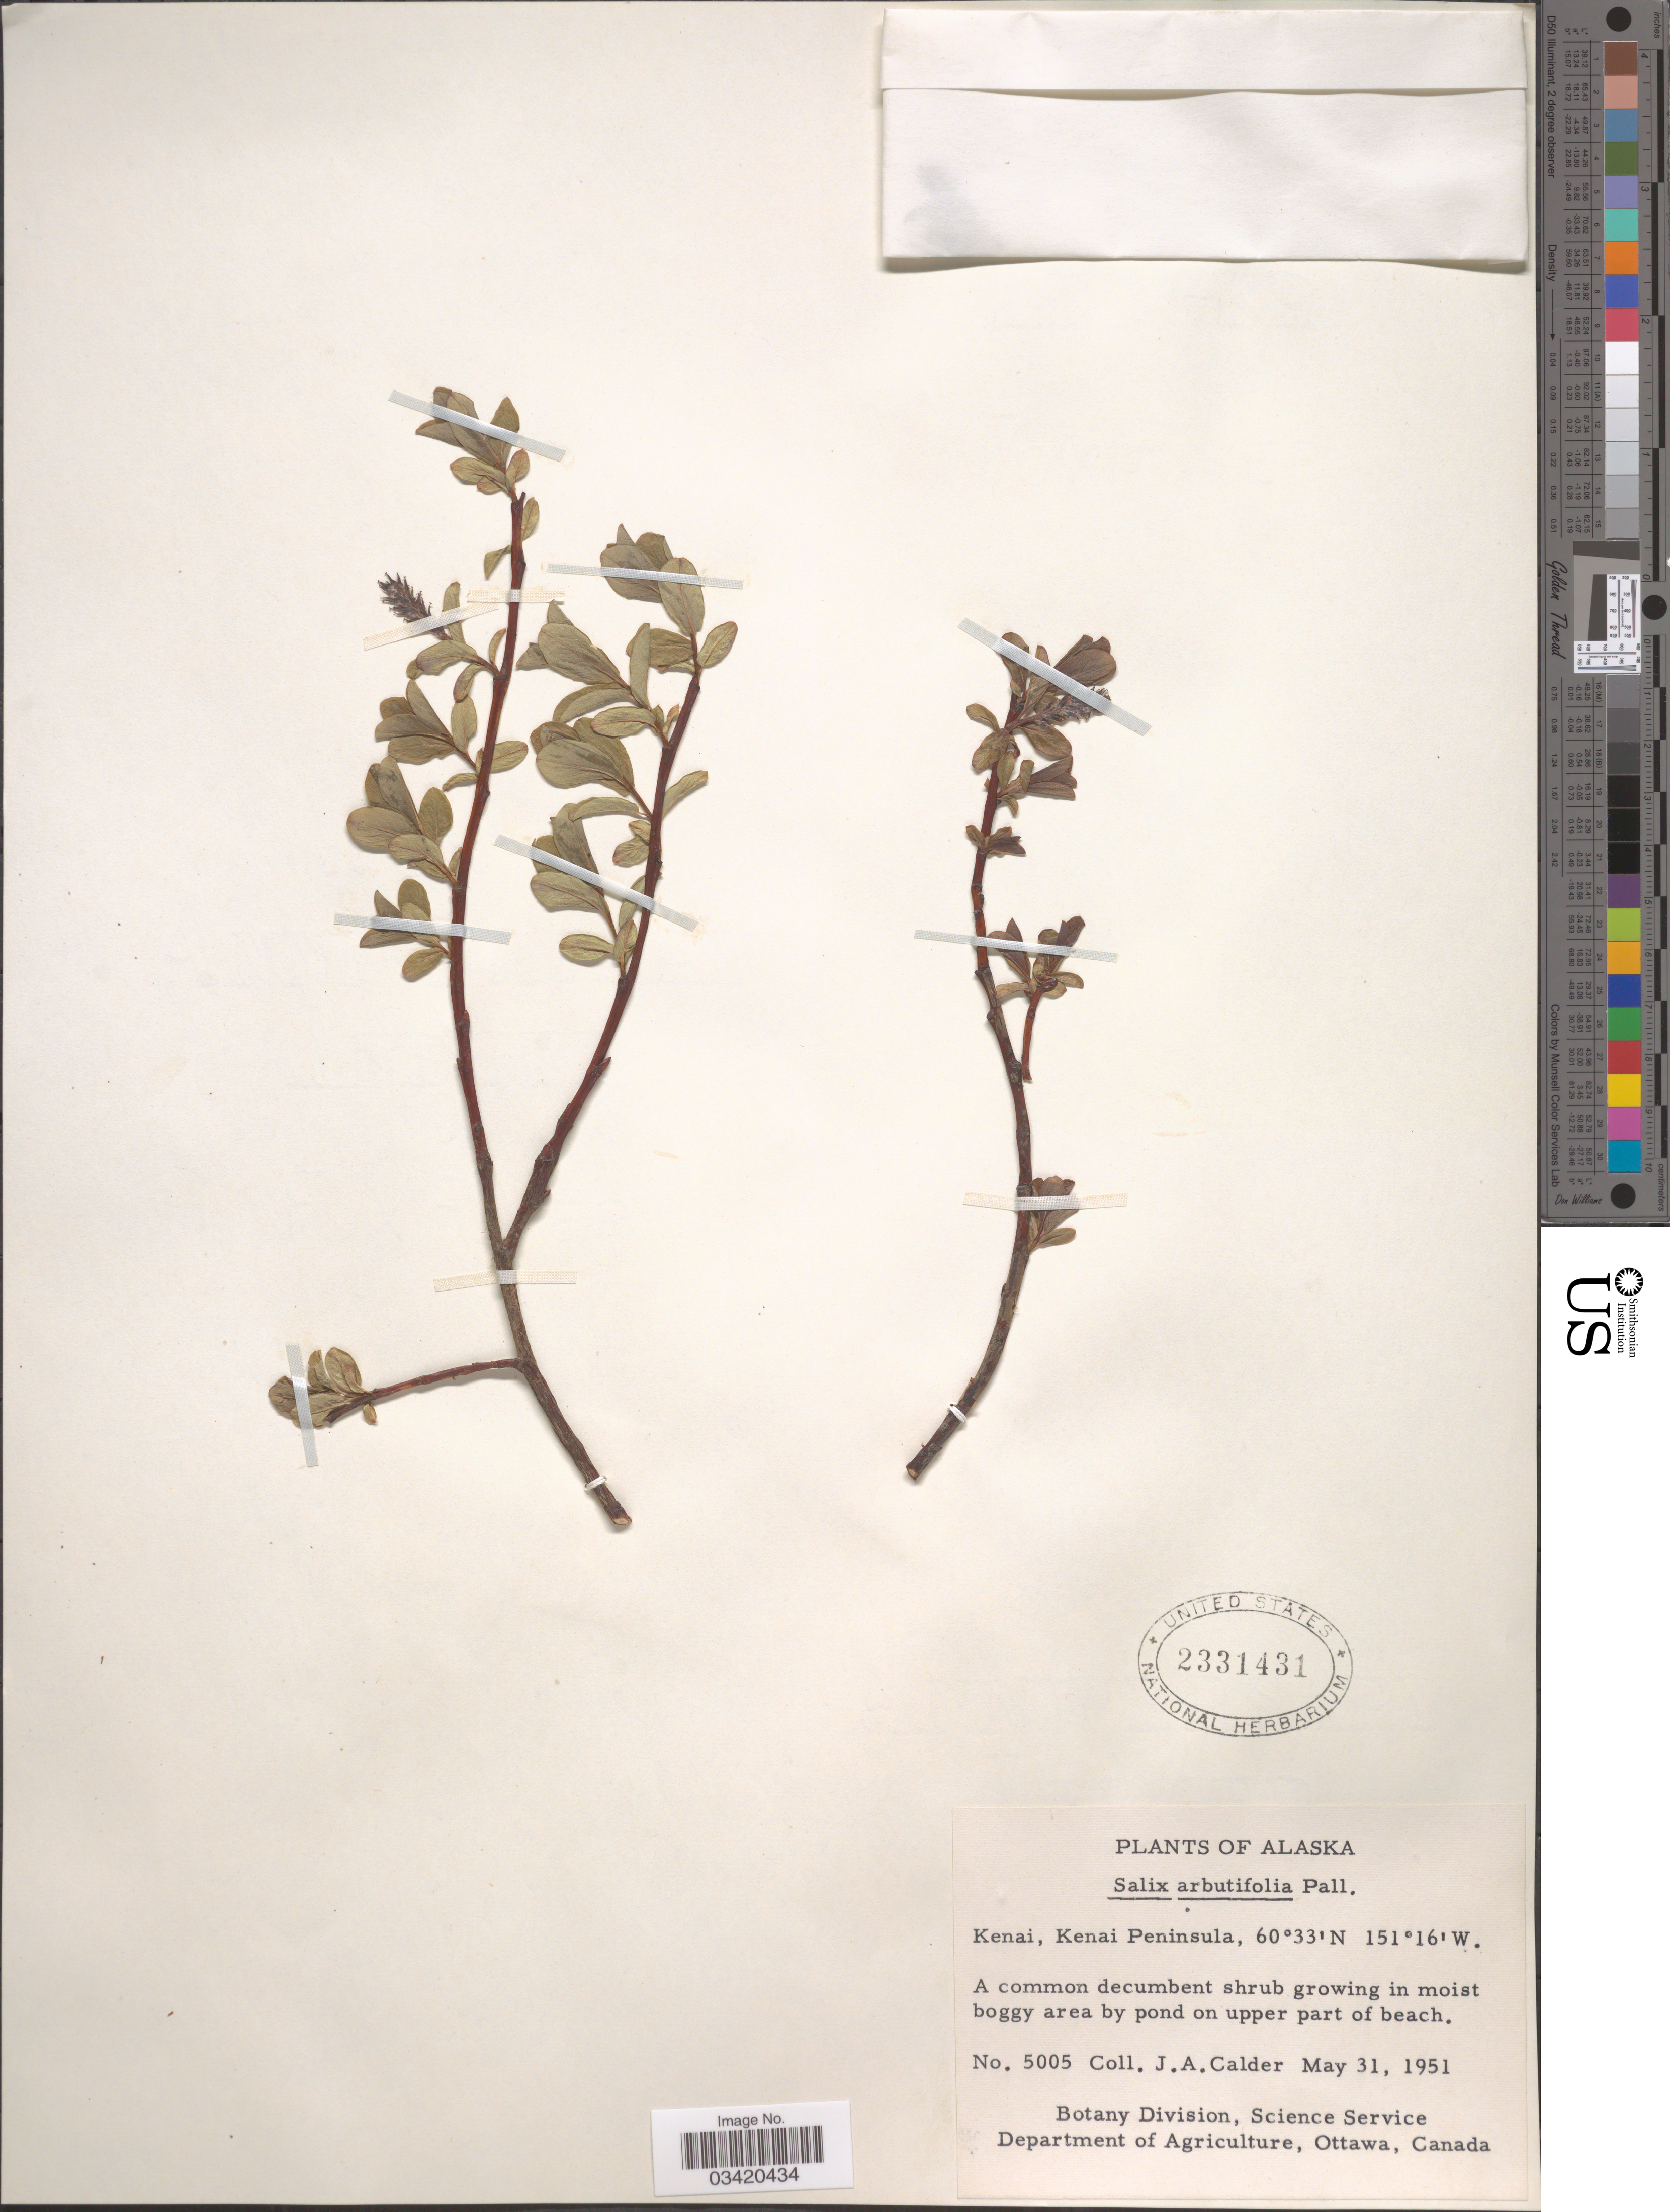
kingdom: Plantae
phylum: Tracheophyta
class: Magnoliopsida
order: Malpighiales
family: Salicaceae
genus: Salix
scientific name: Salix fuscescens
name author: Andersson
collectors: J. A. Calder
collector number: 5005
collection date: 1951-05-31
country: United States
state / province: Alaska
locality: Kenai, Kenai Peninsula.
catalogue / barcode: US 2331431